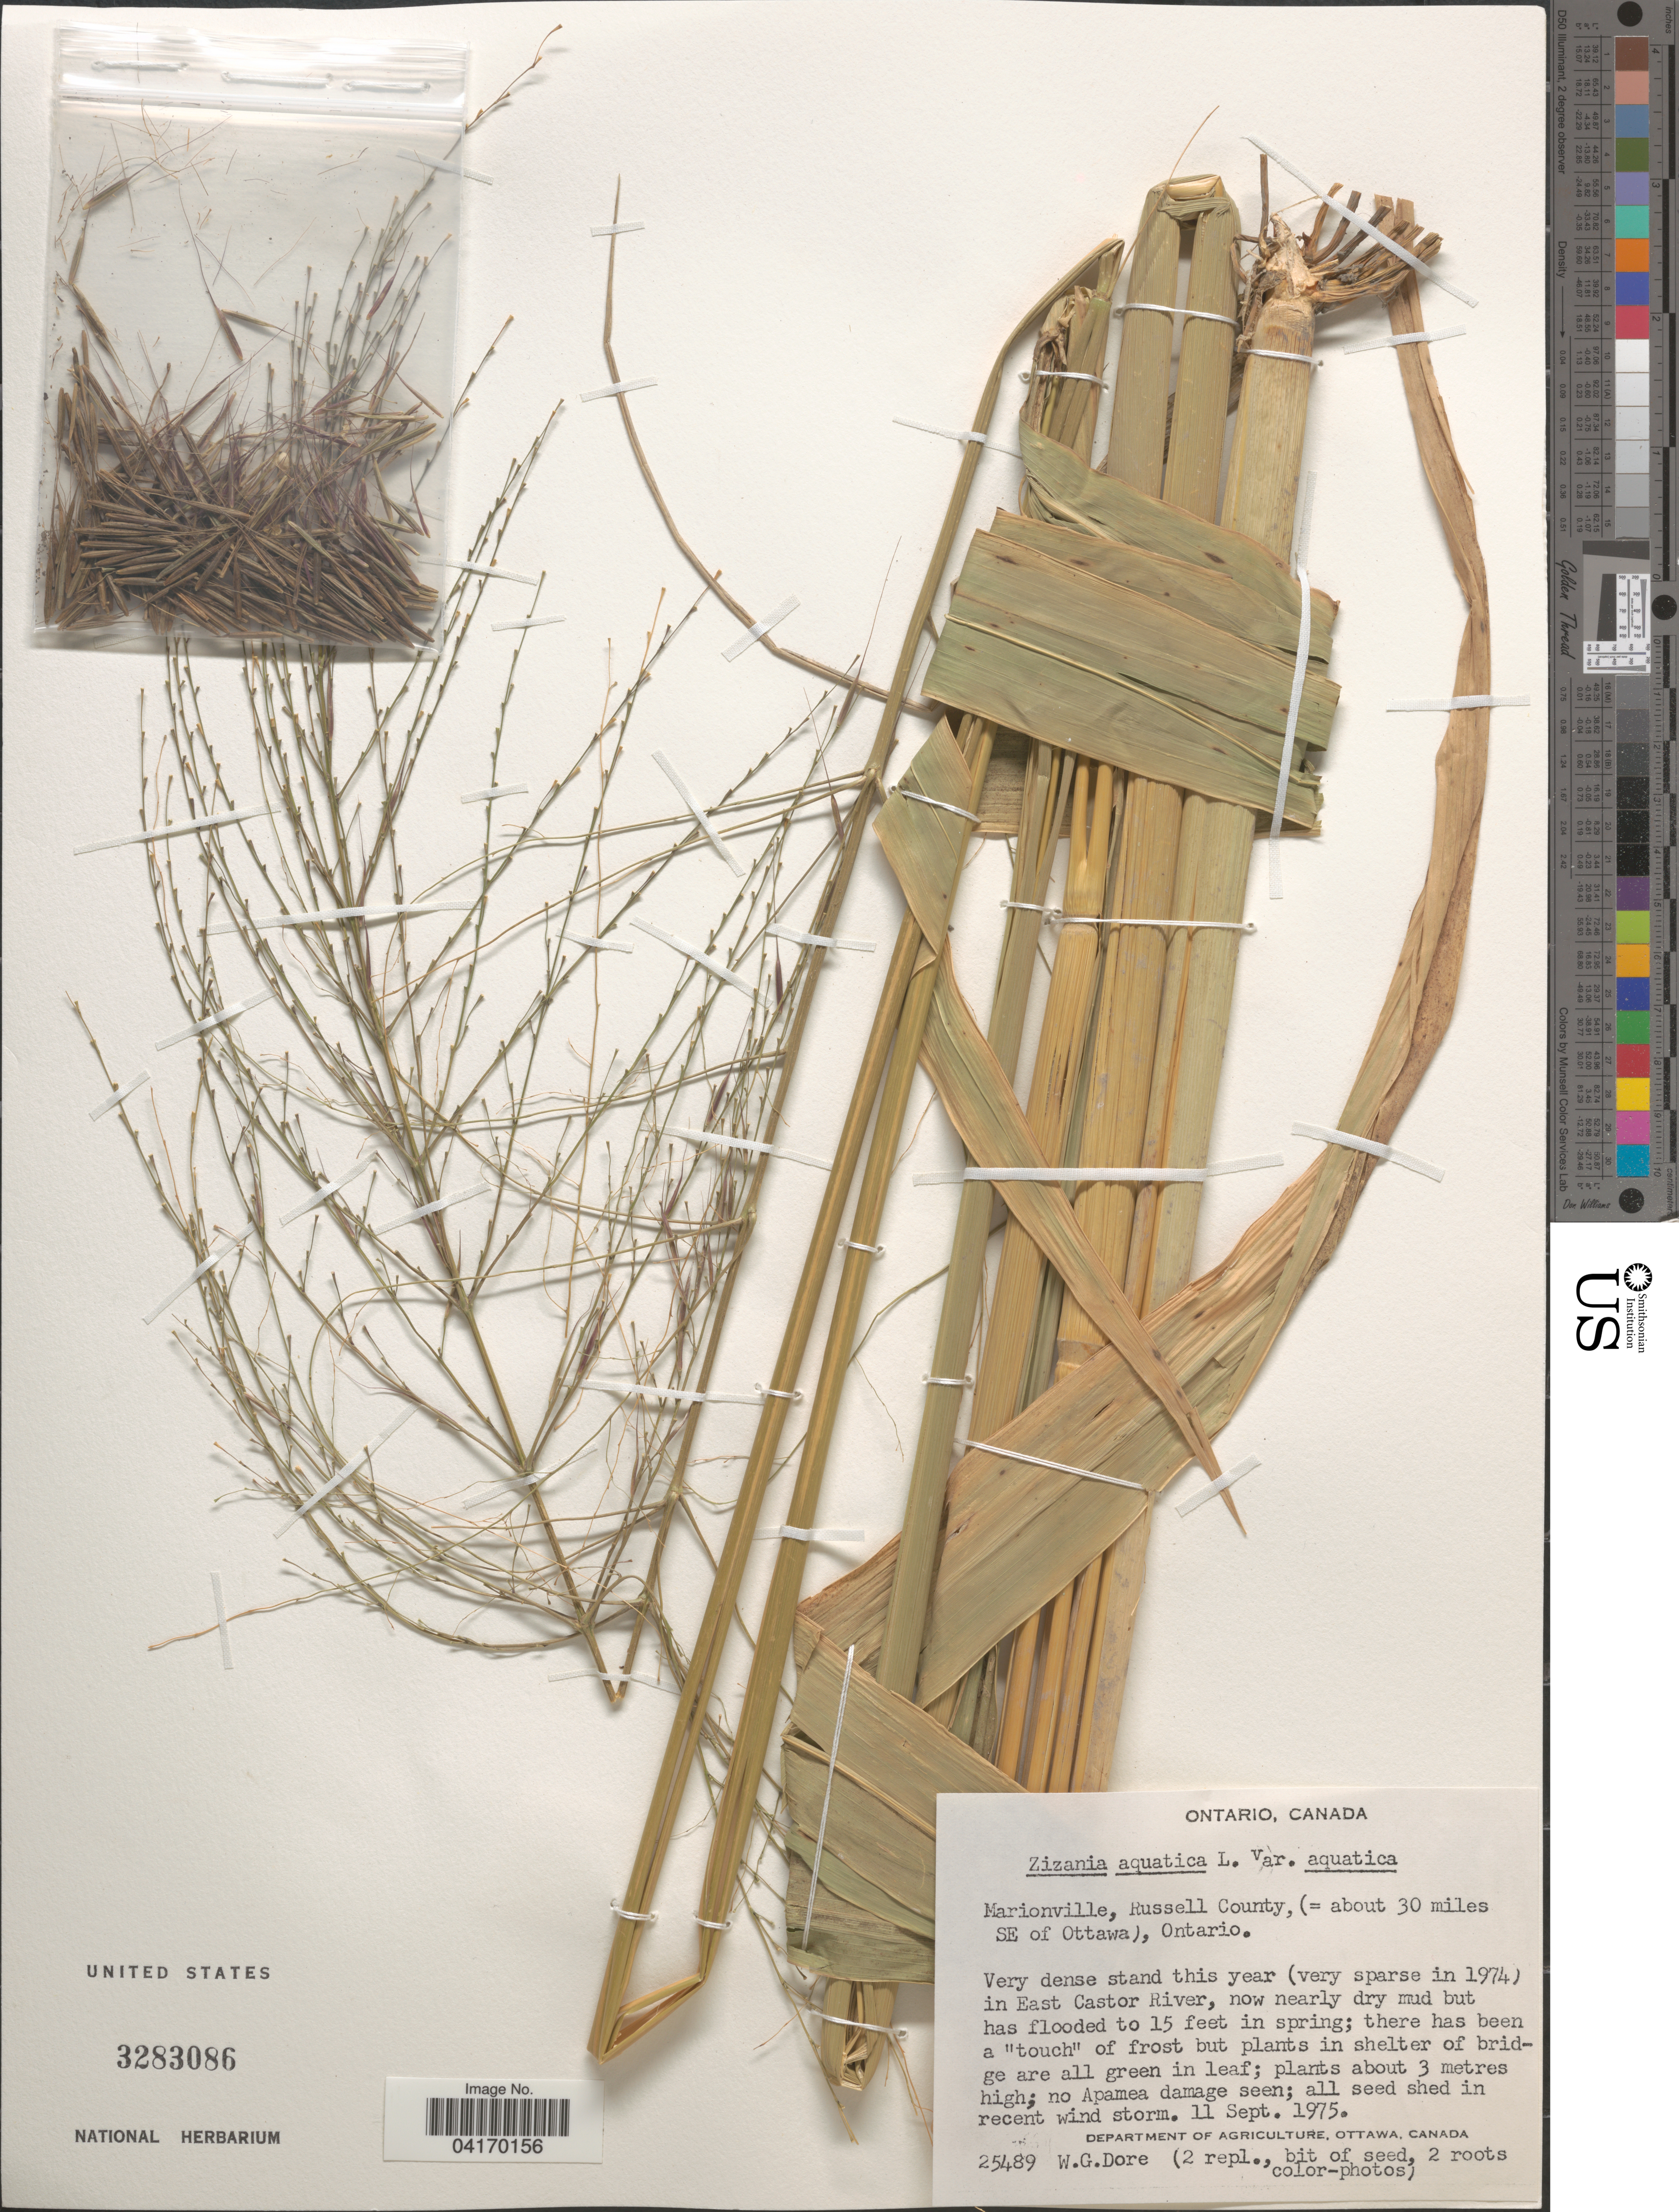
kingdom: Plantae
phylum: Tracheophyta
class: Liliopsida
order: Poales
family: Poaceae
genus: Zizania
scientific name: Zizania aquatica var. aquatica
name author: L.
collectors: W. Dore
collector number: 25489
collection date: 1975-09-11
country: Canada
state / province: Ontario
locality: Marionville, Russell County, (= about 30 miles SE of Ottawa). Very dense stand this year (very sparse in 1974) in East Castor River.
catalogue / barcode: US 3283086